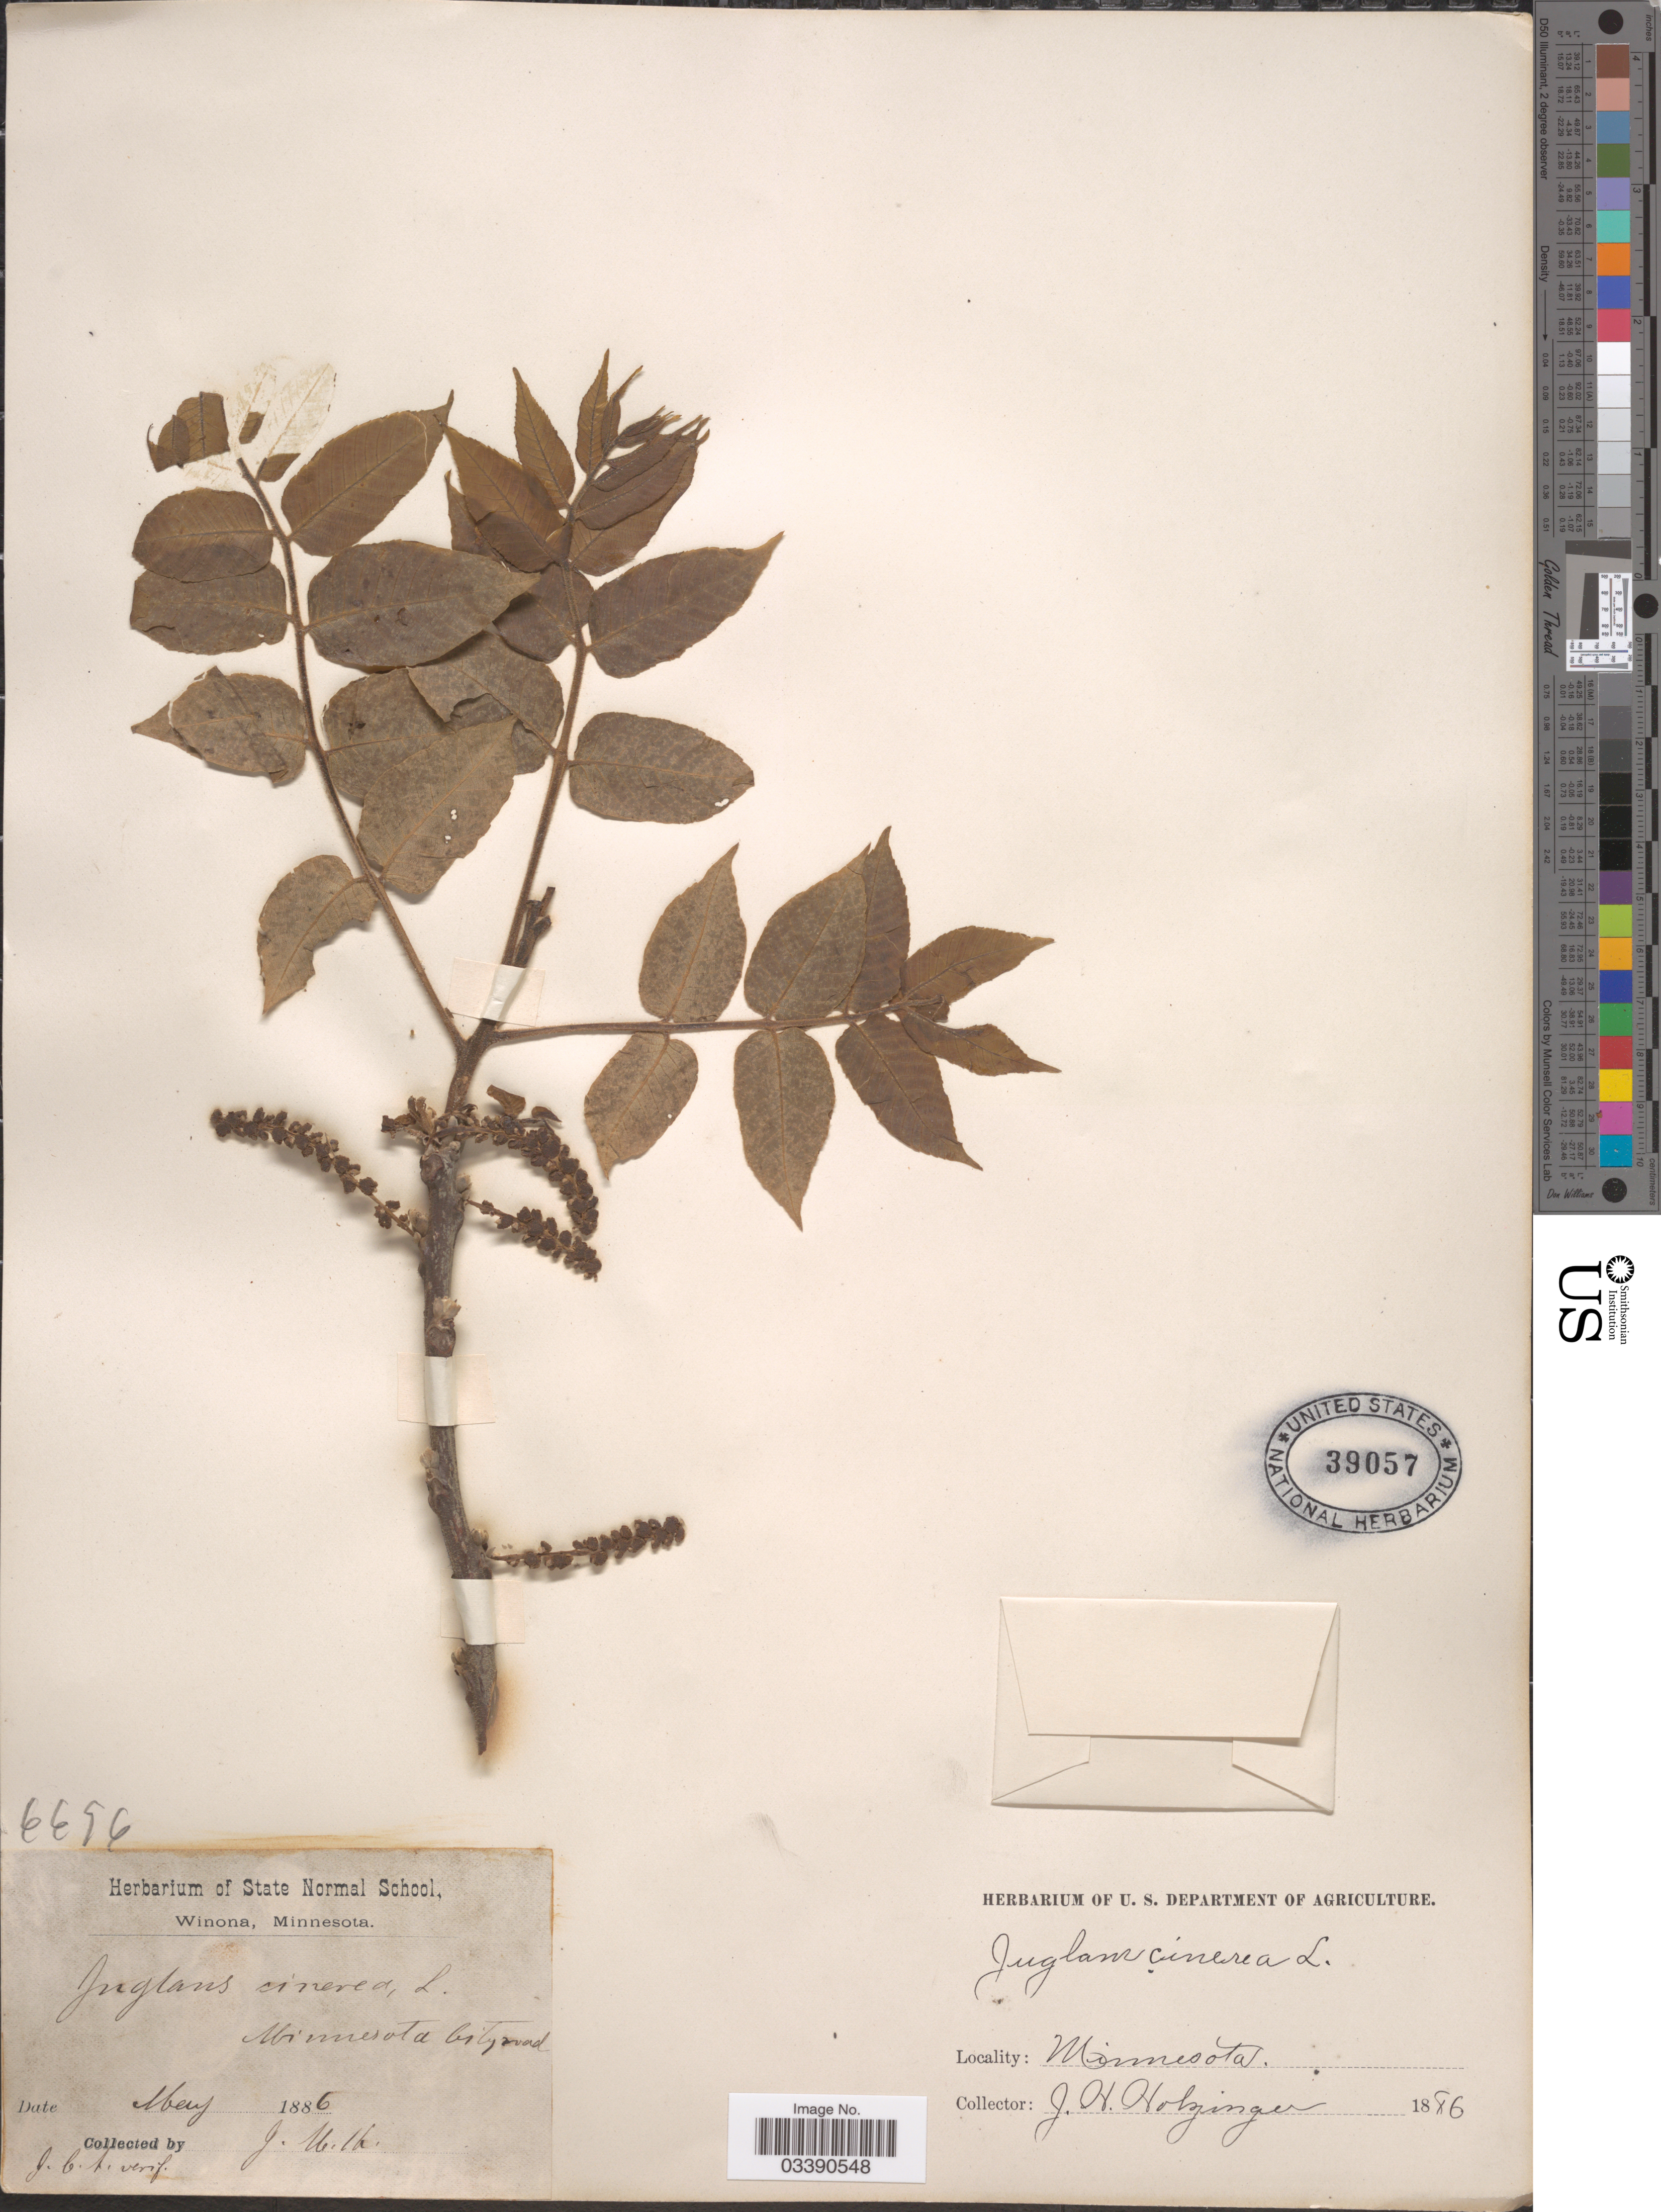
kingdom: Plantae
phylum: Tracheophyta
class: Magnoliopsida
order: Fagales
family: Juglandaceae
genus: Juglans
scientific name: Juglans cinerea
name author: L.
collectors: J. M. Holzinger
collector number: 6696?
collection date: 1886-05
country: United States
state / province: Minnesota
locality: Minnesota City road.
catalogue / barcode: US 39057